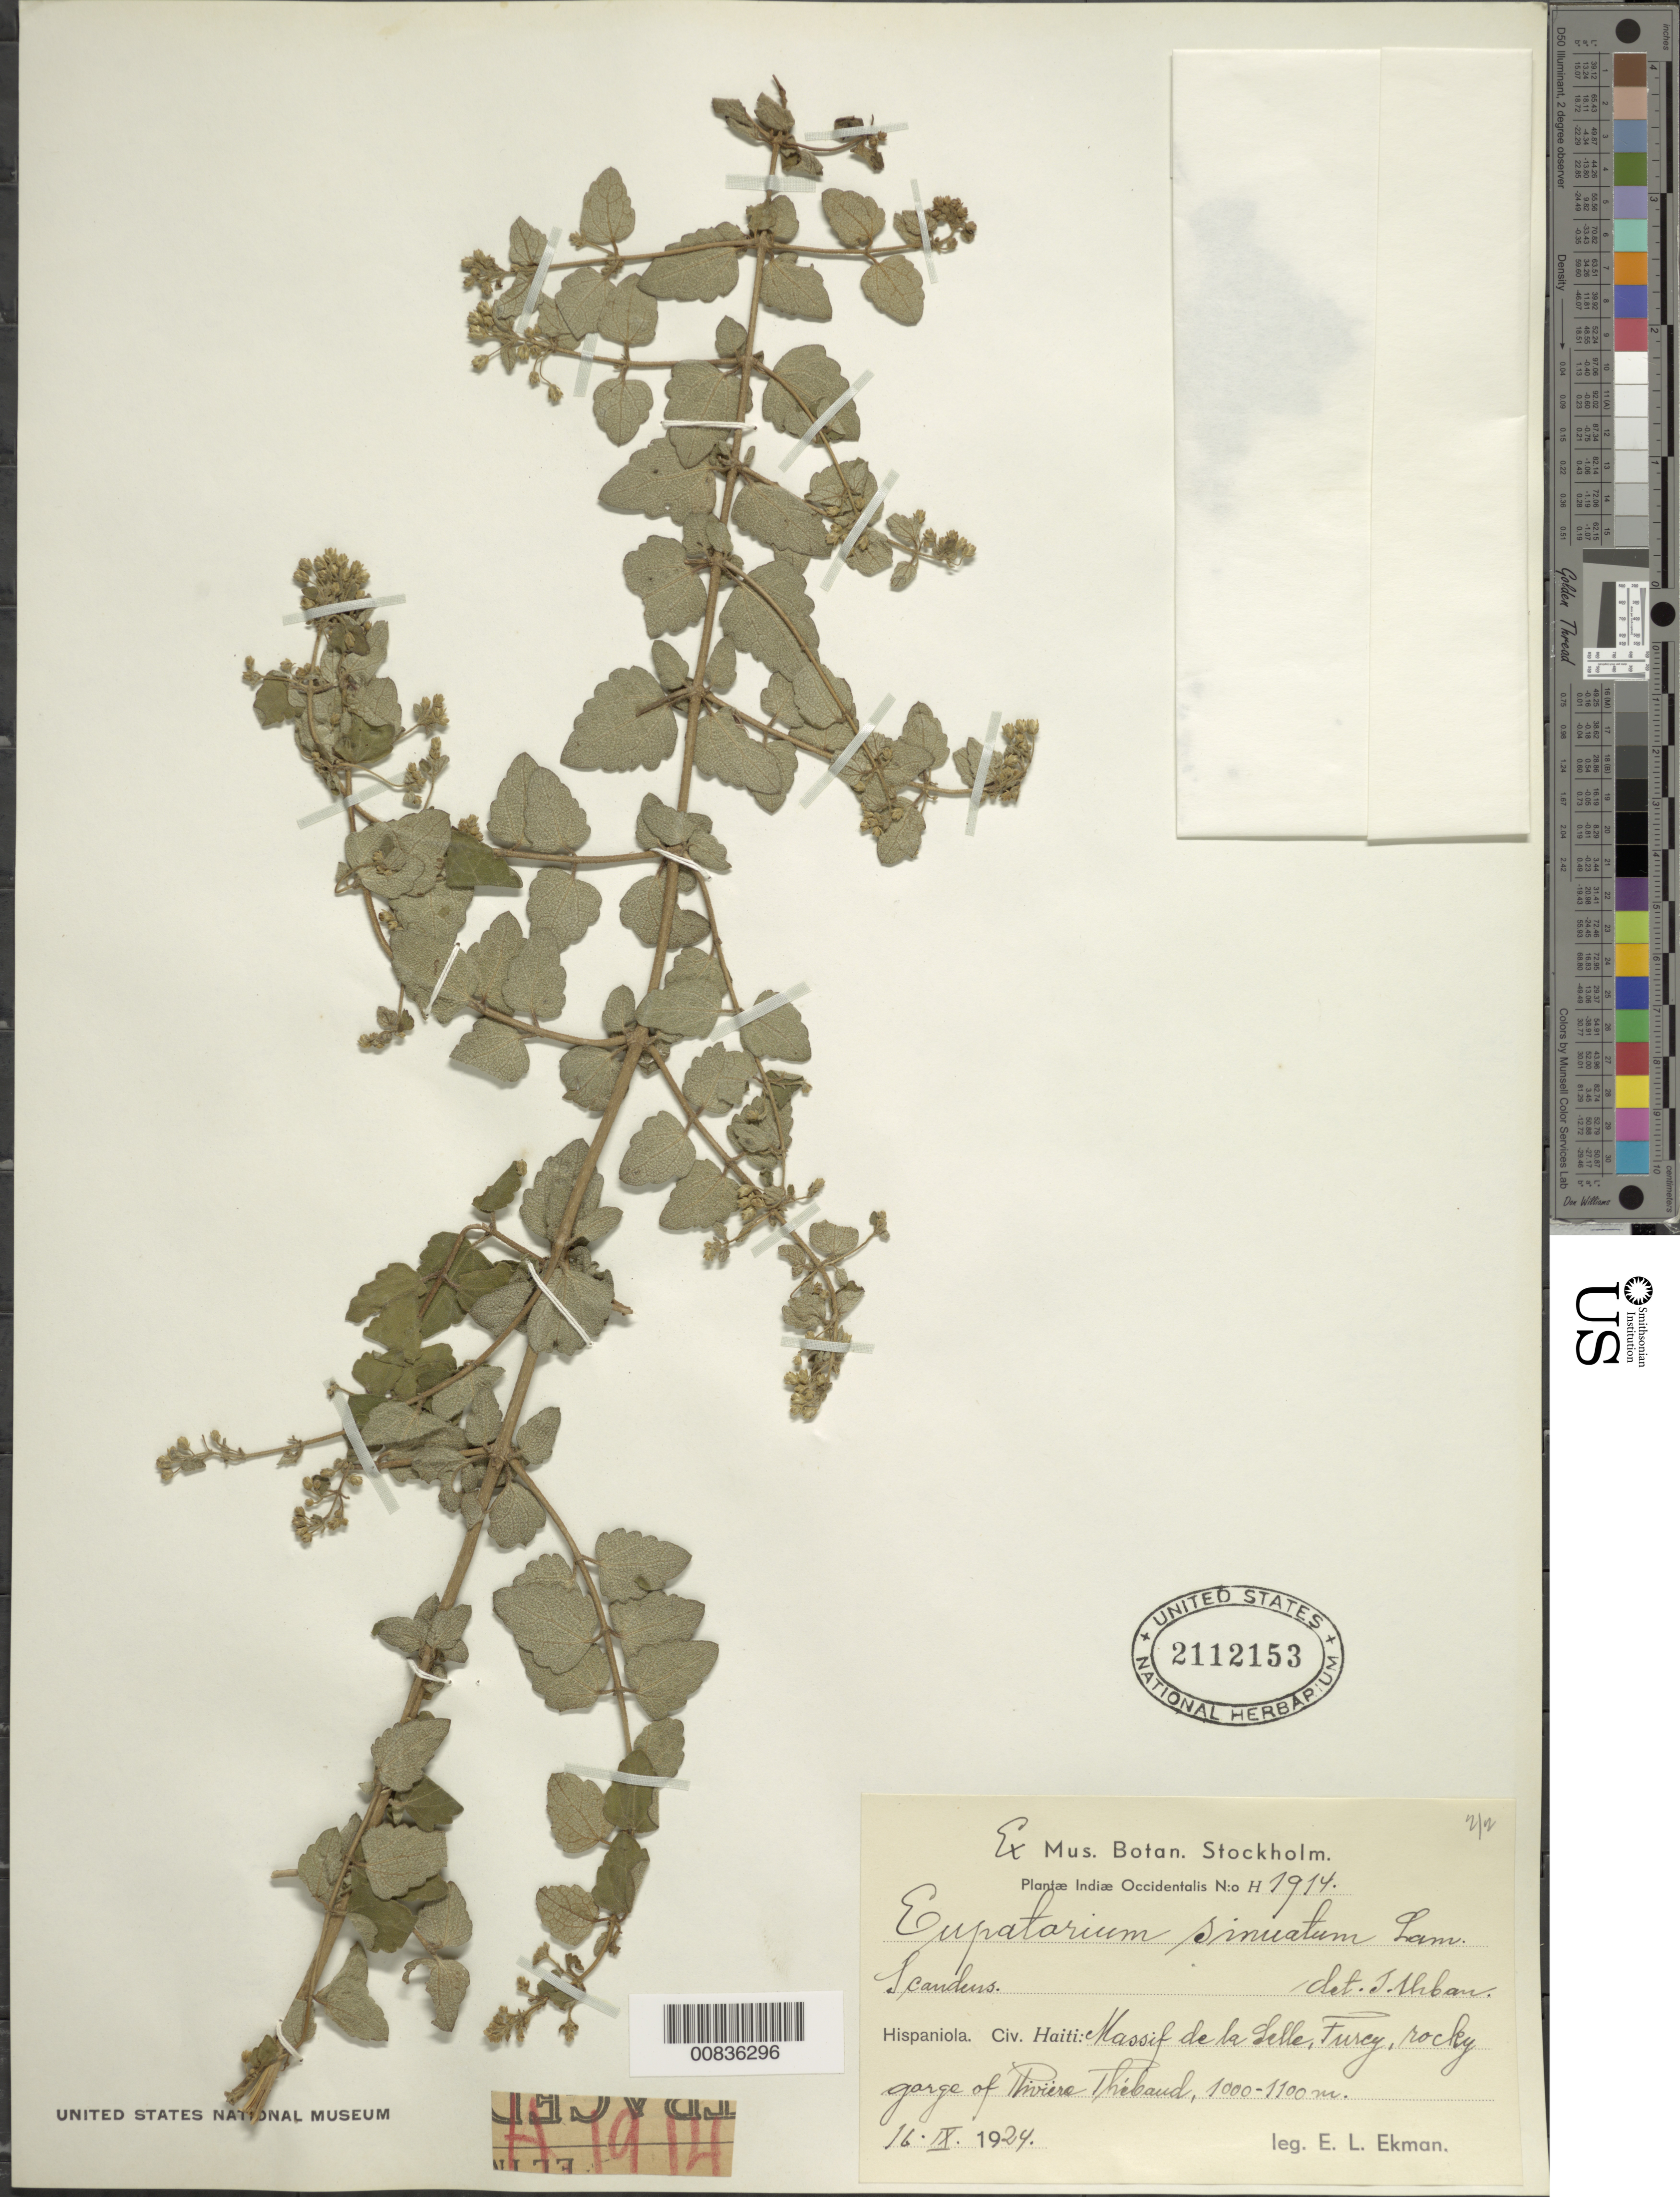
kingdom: Plantae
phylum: Tracheophyta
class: Magnoliopsida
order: Asterales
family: Asteraceae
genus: Chromolaena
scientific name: Chromolaena sinuata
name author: (Lam.) R.M. King & H. Rob.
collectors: E. L. Ekman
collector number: H 1914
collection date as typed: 16 Sep 1924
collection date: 1924-09-16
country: Haiti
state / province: Ouest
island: Hispaniola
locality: Massif de la Selle Pétionville, Furcy, at Riv. Thebaud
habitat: Rocky gorge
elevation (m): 1000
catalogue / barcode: US 2112153